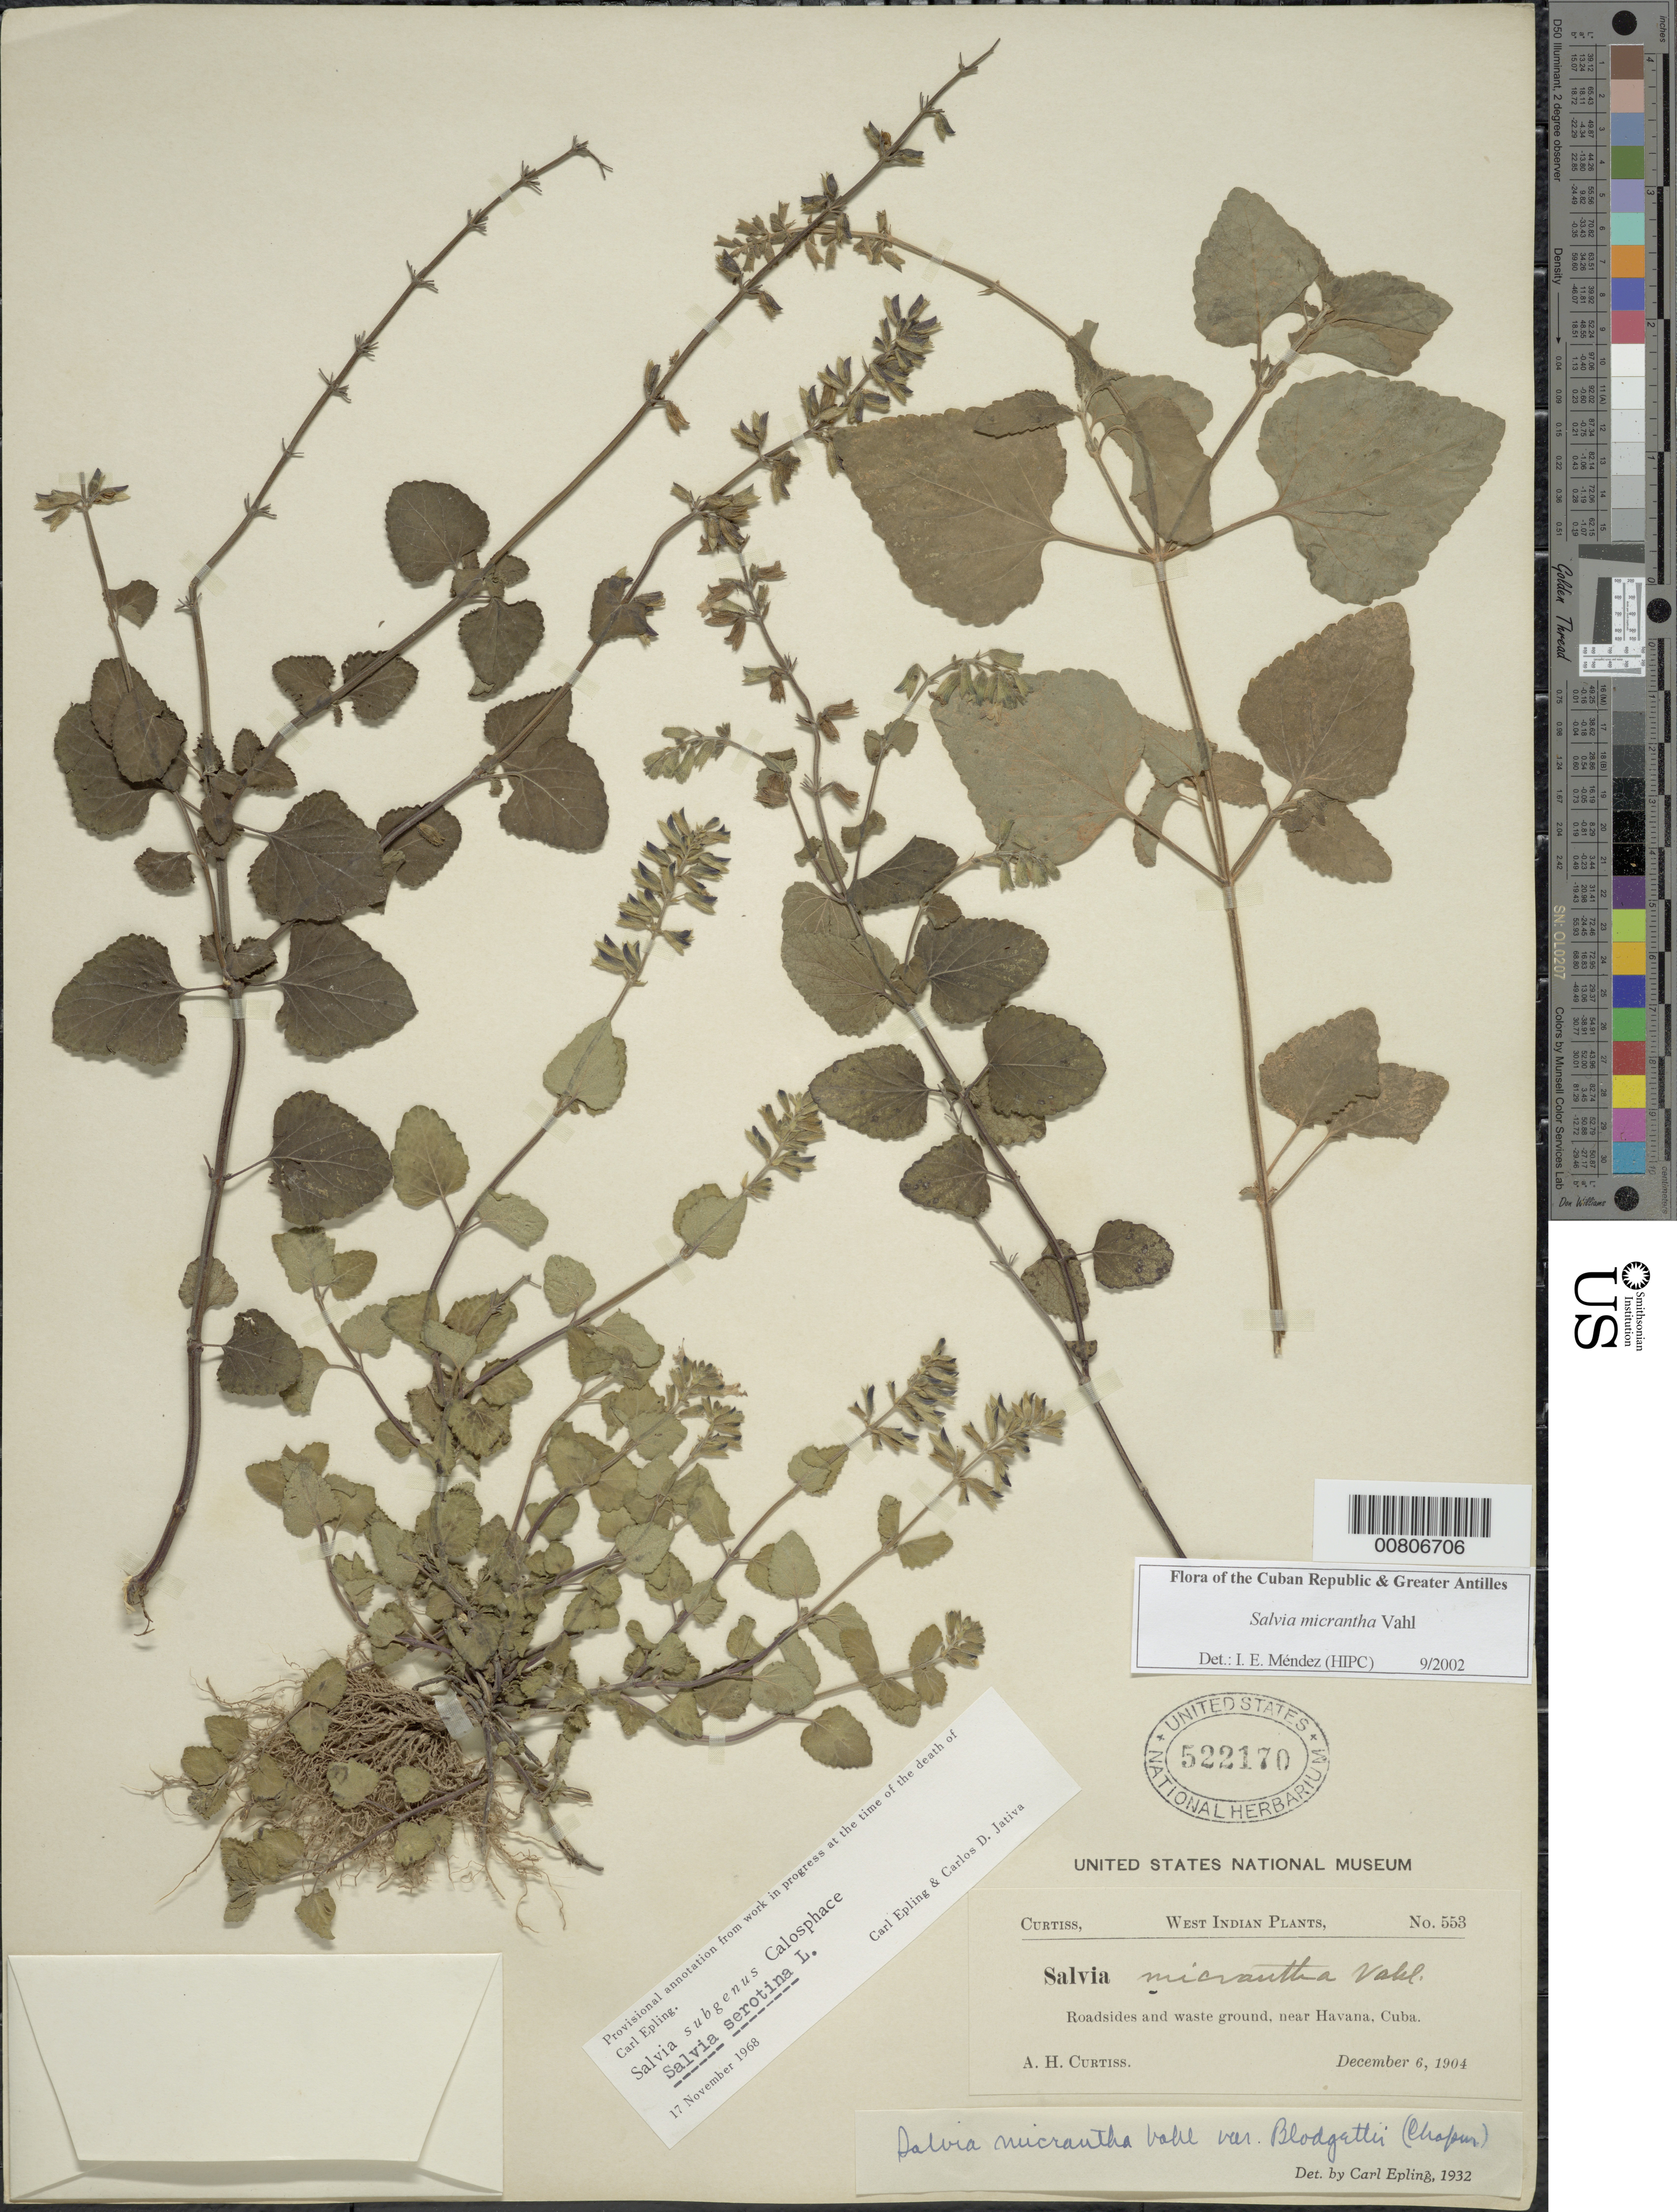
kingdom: Plantae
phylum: Tracheophyta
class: Magnoliopsida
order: Lamiales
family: Lamiaceae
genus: Salvia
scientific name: Salvia micrantha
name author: Vahl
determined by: Méndez, Isidro E., (HIPC)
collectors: A. H. Curtiss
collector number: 553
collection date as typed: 06 Dec 1904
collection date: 1904-12-06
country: Cuba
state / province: La Habana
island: Cuba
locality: Havana, near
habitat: Roadsides and waste ground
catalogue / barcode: US 522170